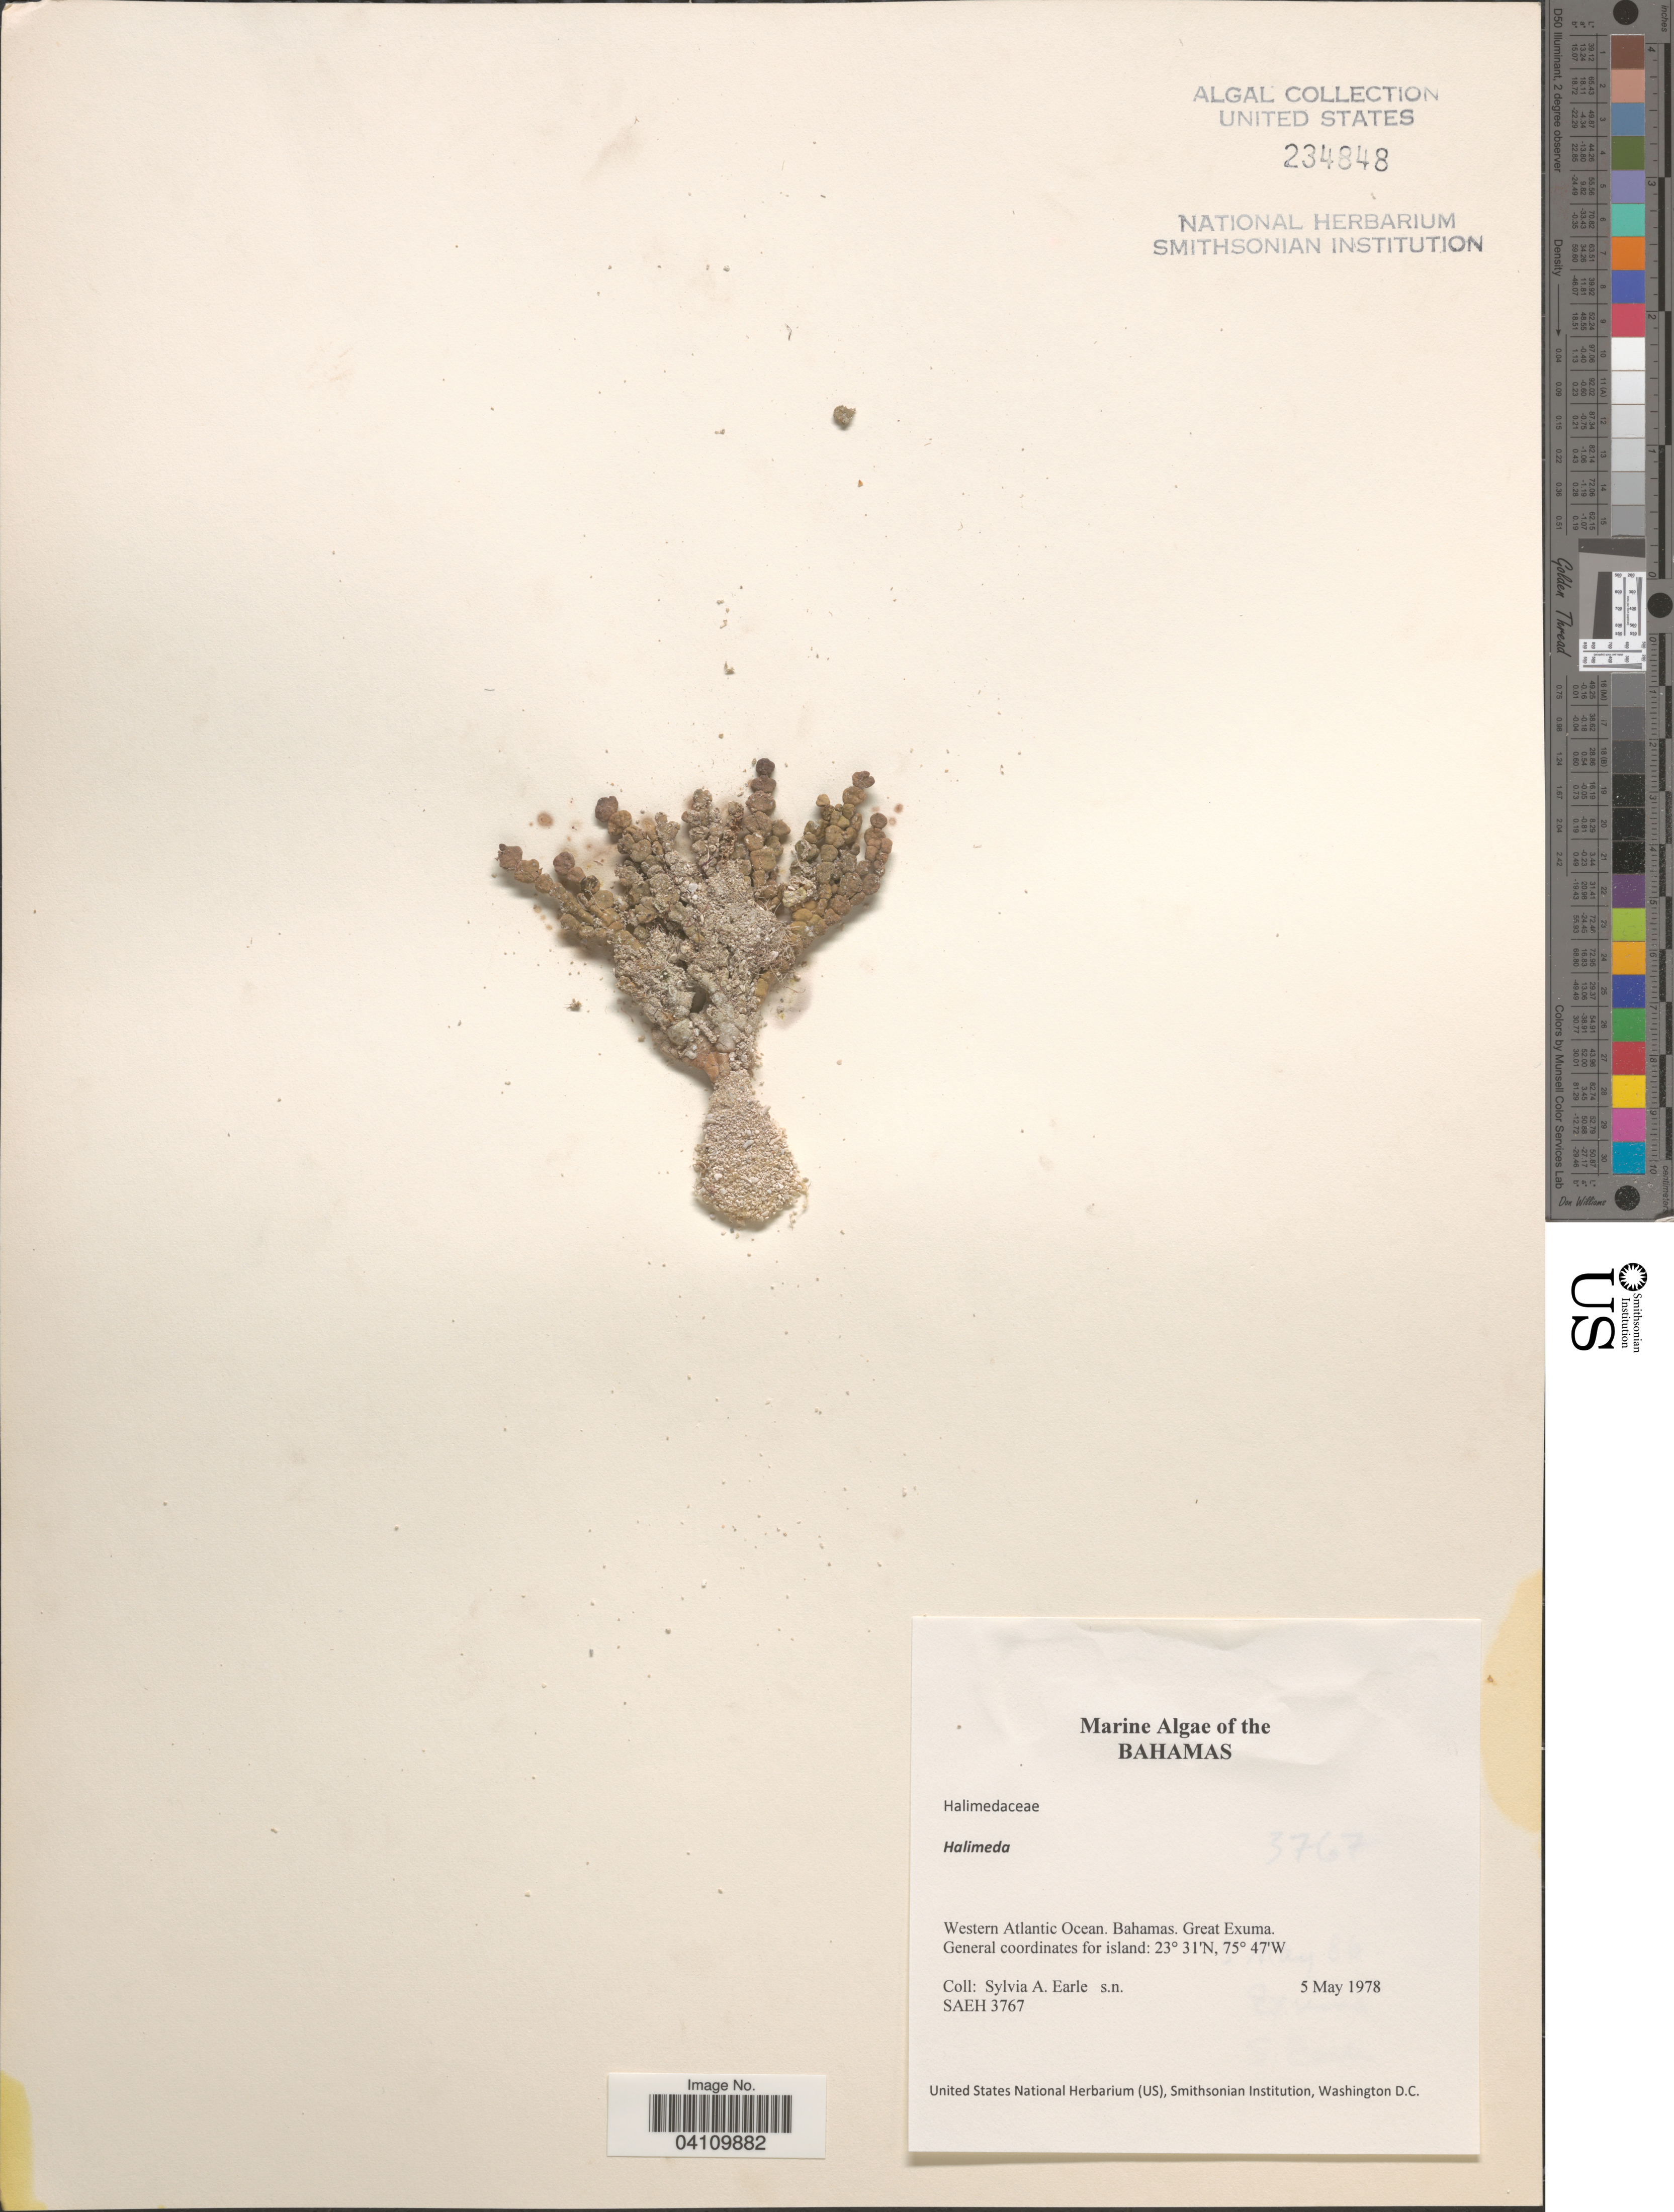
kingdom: Plantae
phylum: Chlorophyta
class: Ulvophyceae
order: Bryopsidales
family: Halimedaceae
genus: Halimeda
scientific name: Halimeda sp.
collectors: S. A. Earle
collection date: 1978-05-05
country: Bahamas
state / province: Exuma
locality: Western Atlantic Ocean. Great Exuma.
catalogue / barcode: US 234848